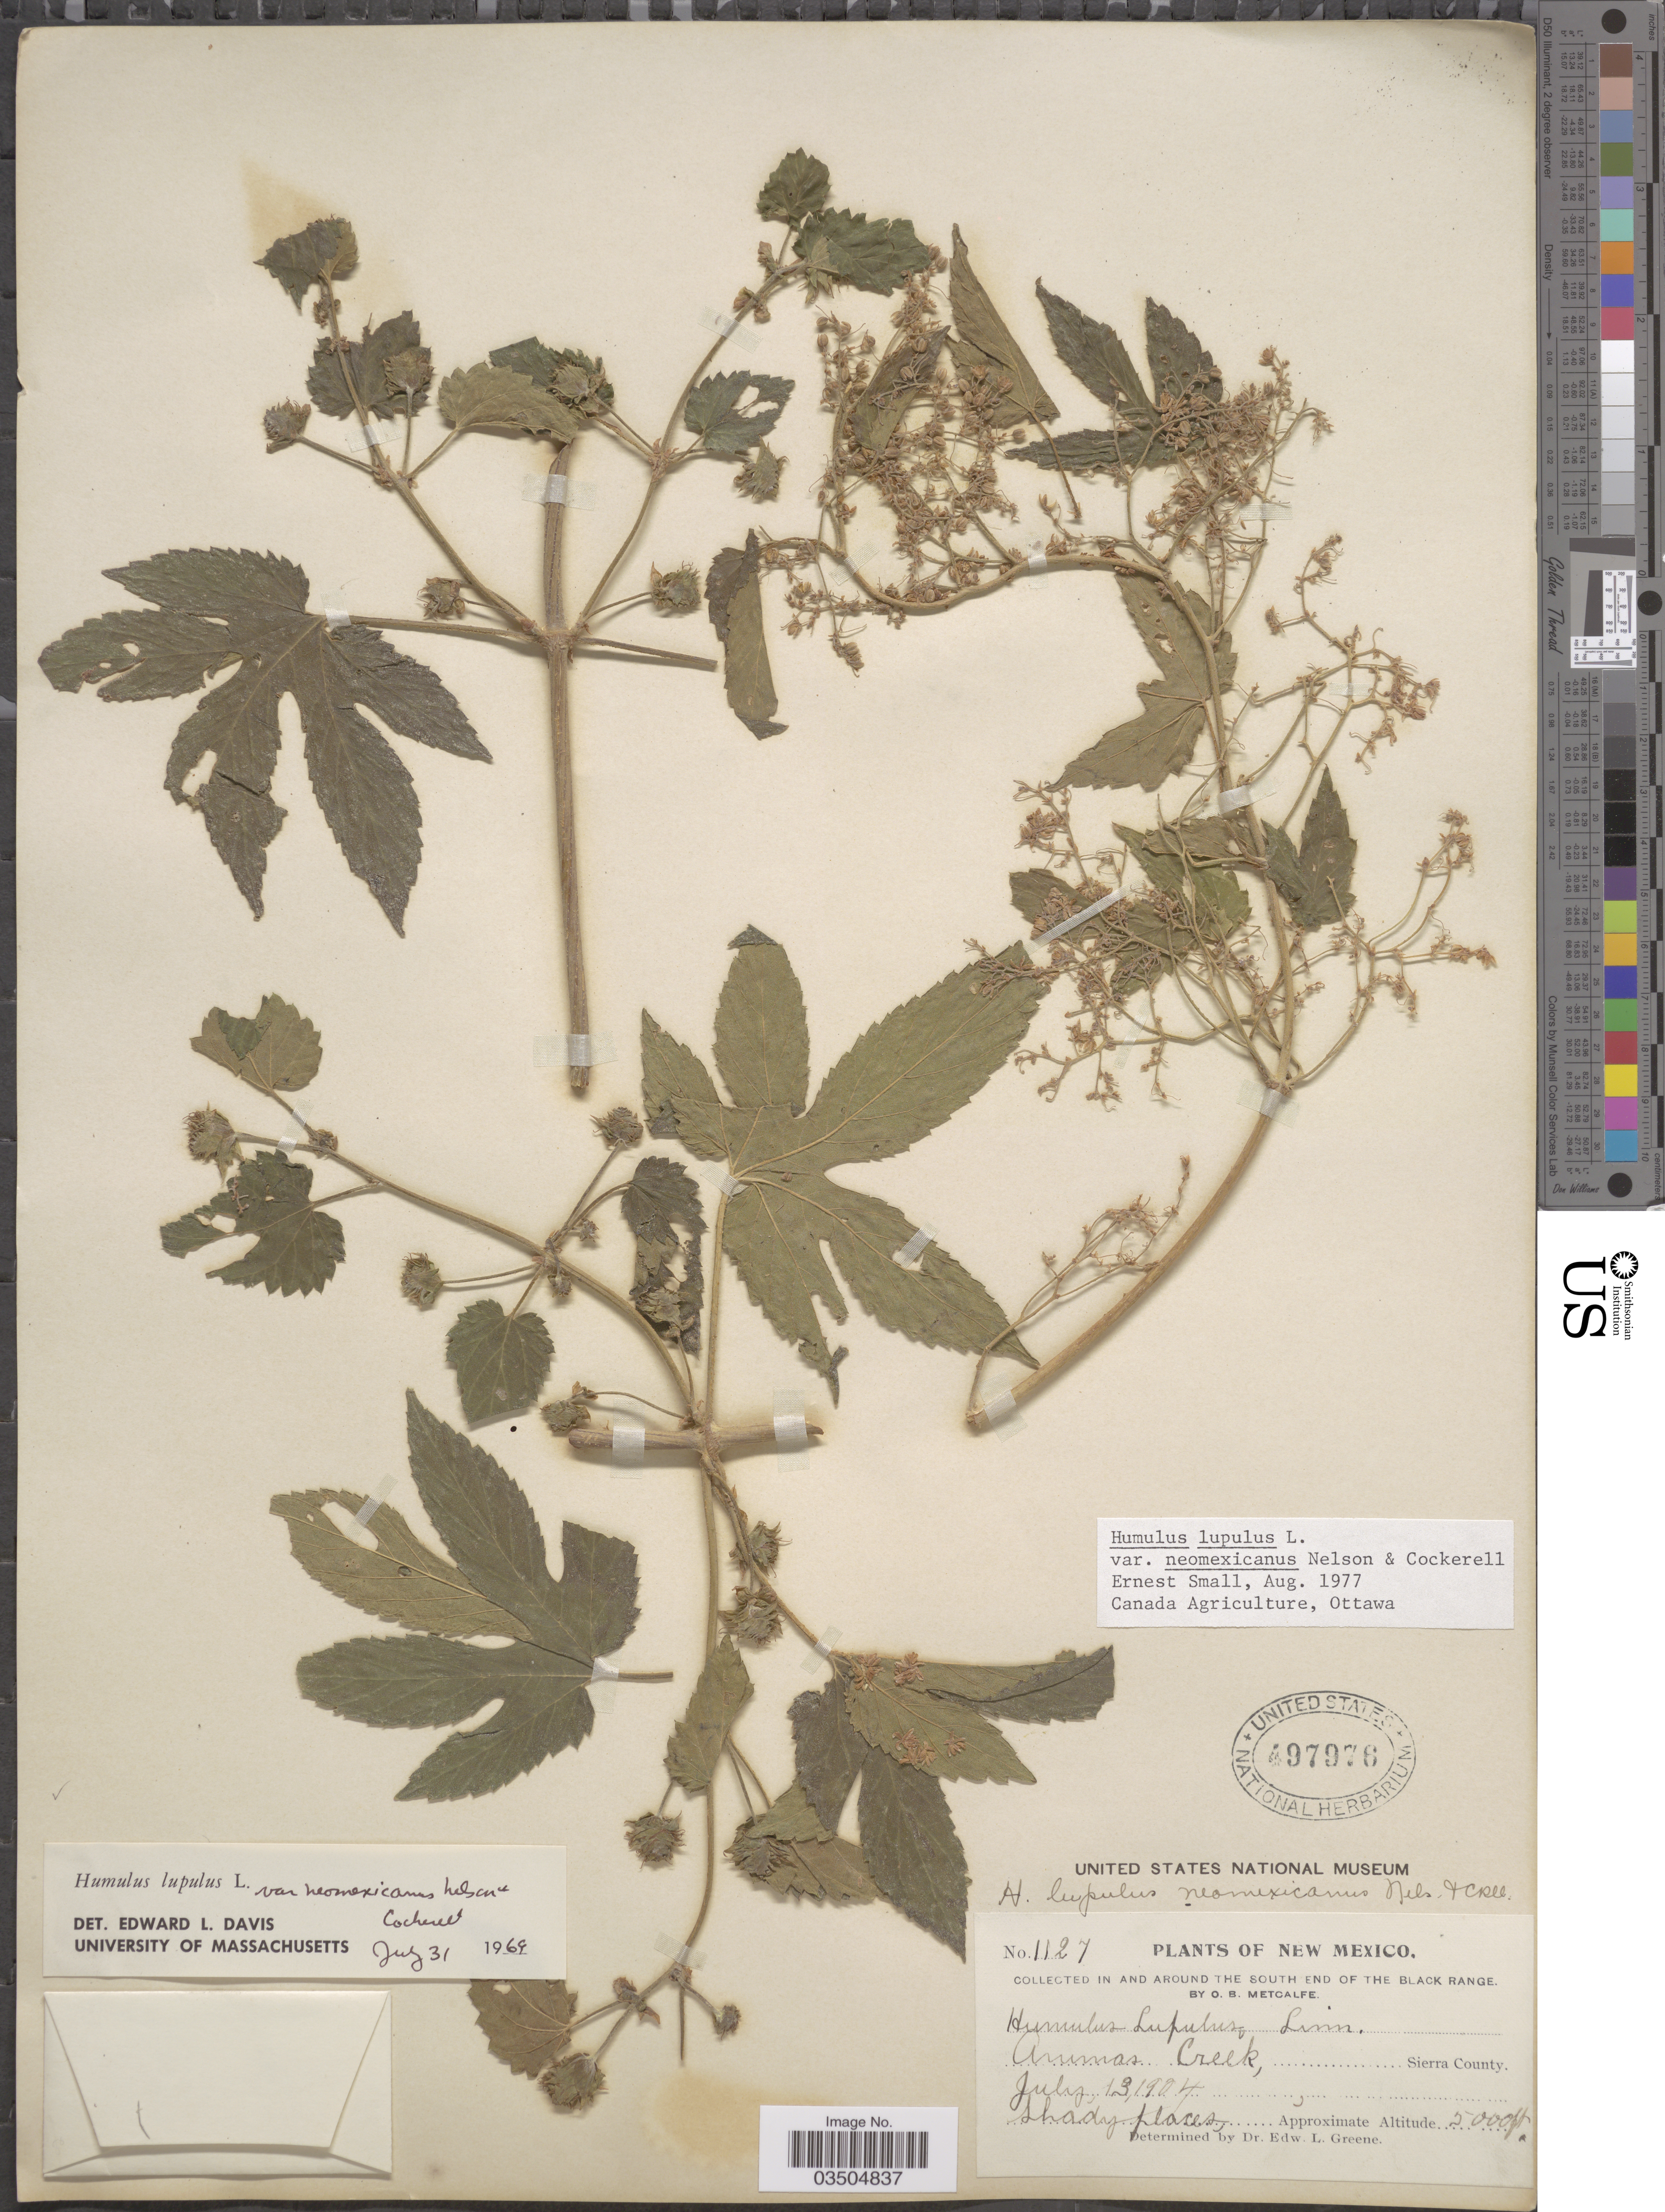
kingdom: Plantae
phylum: Tracheophyta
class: Magnoliopsida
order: Rosales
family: Cannabaceae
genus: Humulus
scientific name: Humulus neomexicanus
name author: (A. Nelson & Cockerell) Rydb.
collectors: O. B. Metcalfe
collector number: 1127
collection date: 1904-07-13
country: United States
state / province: New Mexico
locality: In and around the south end of the Black Range, Animas Creek, Sierra County.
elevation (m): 1524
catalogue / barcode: US 497976